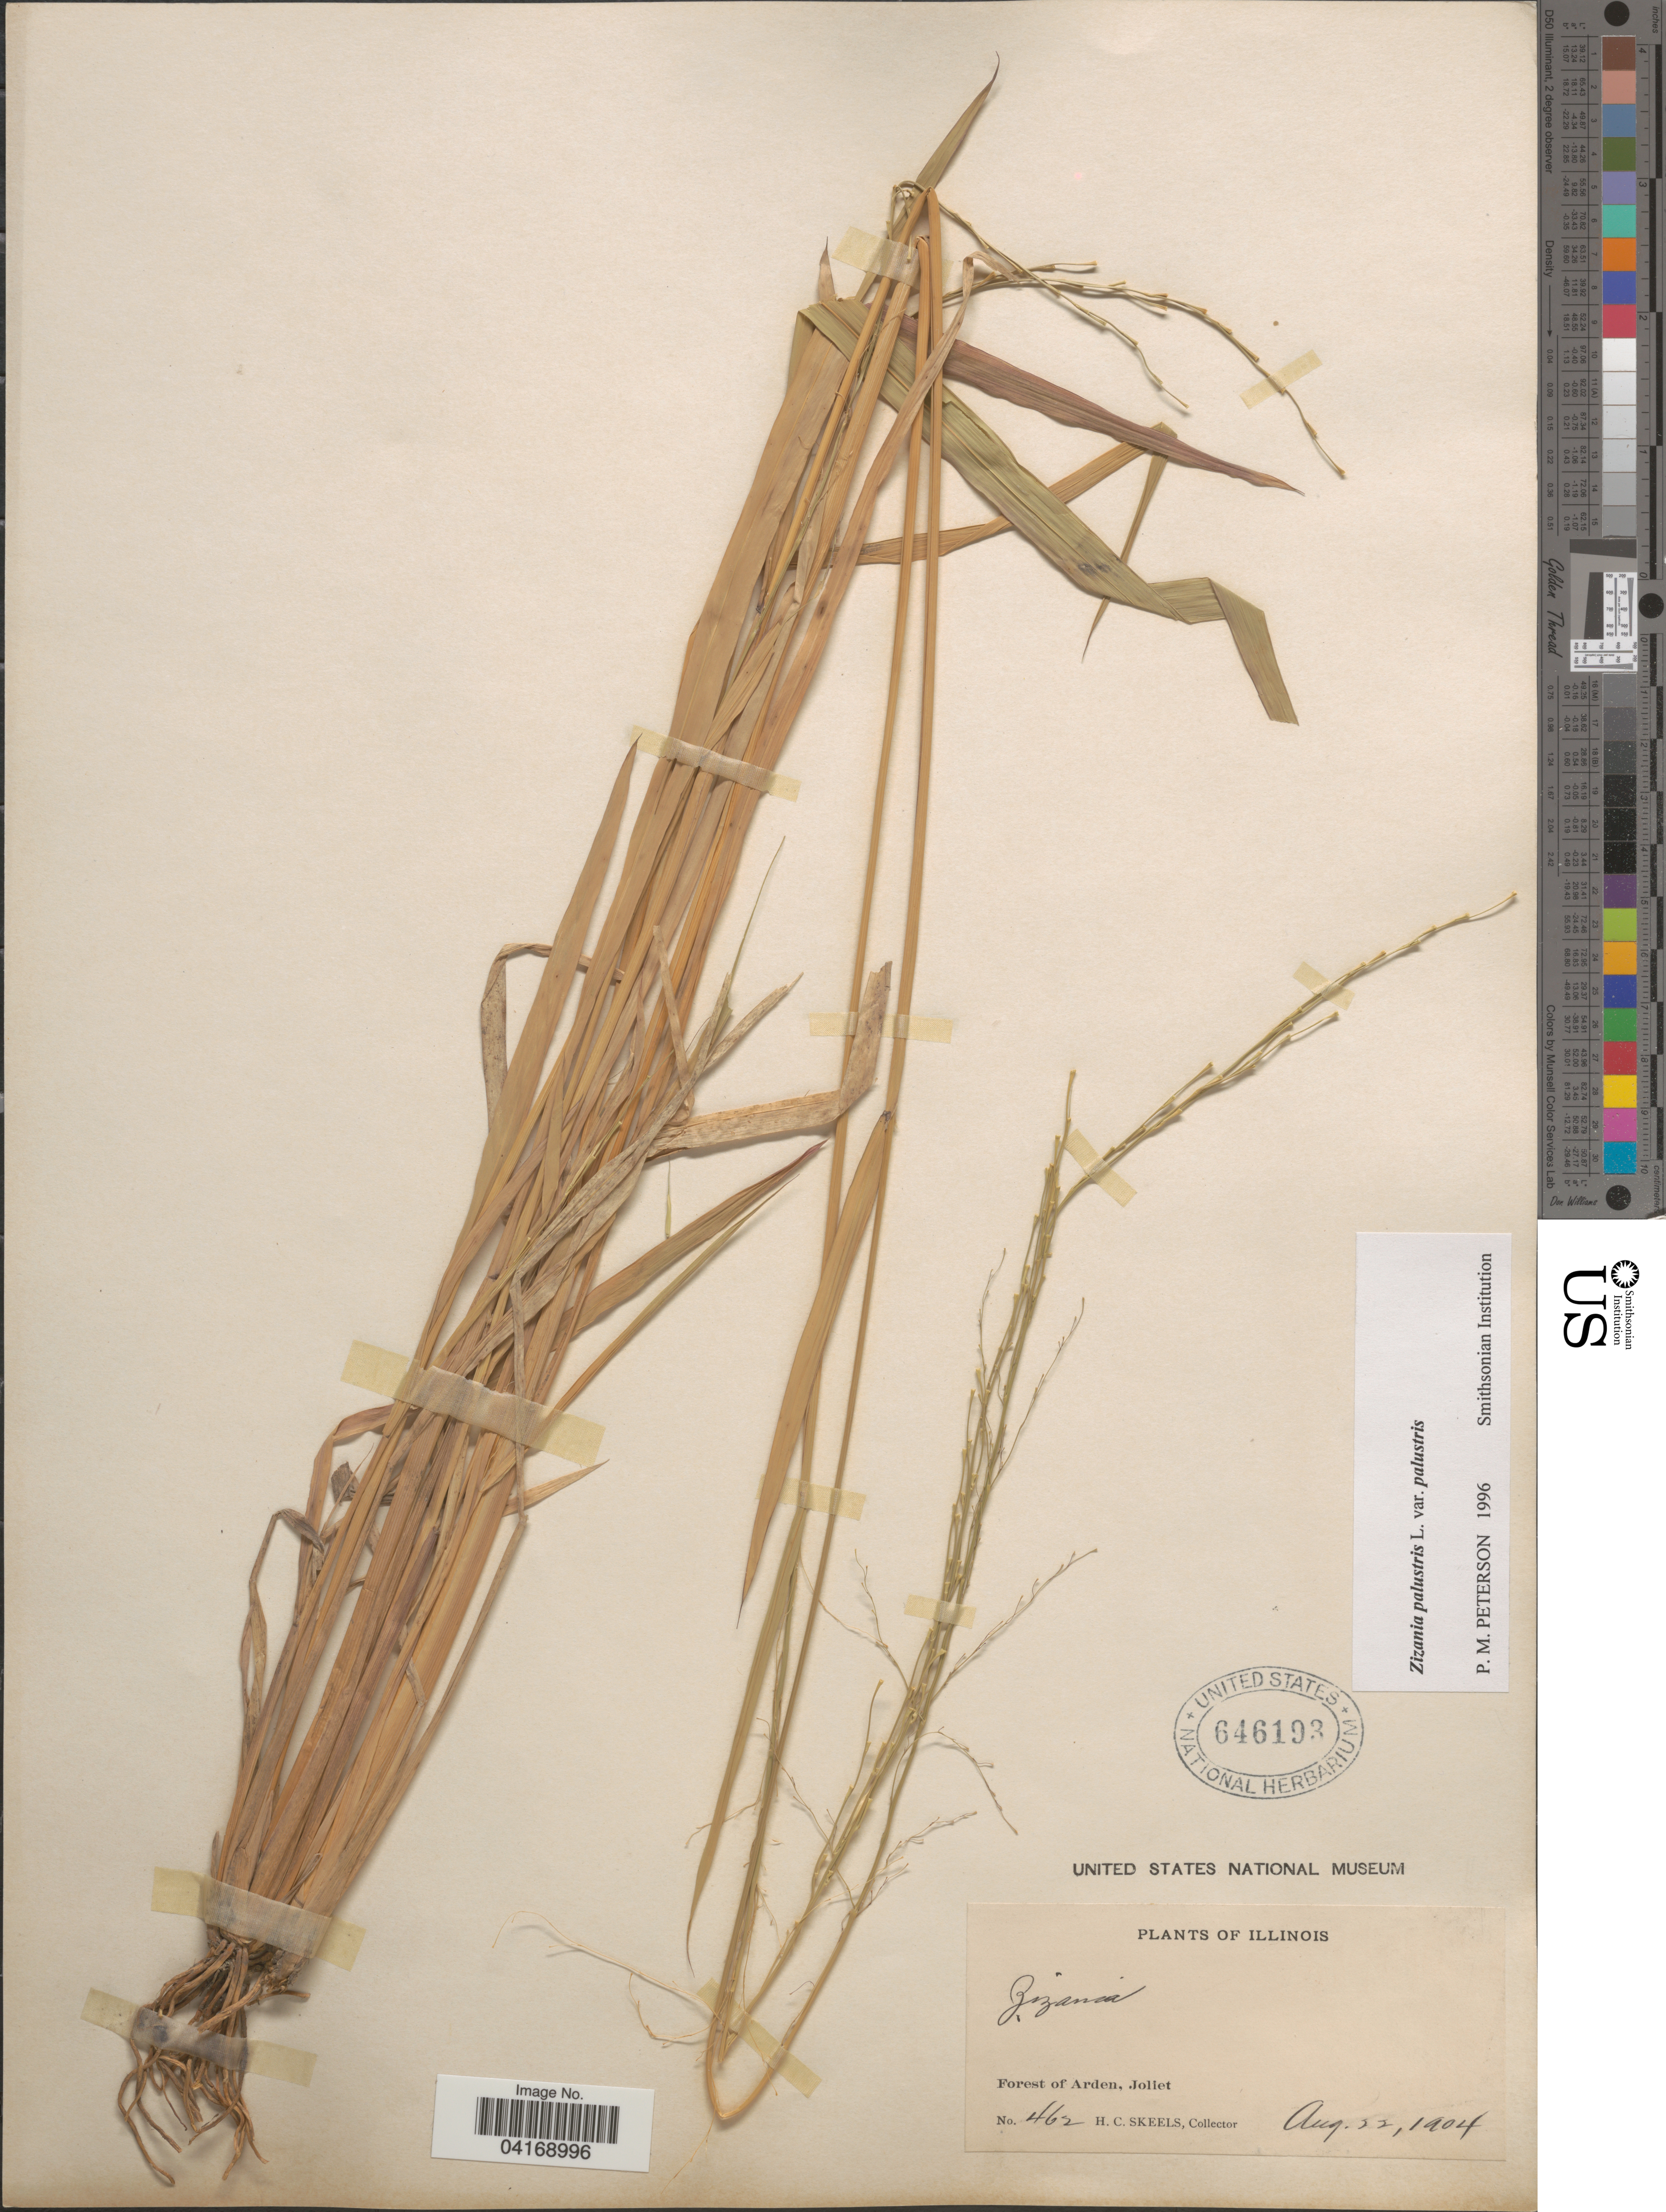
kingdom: Plantae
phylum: Tracheophyta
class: Liliopsida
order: Poales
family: Poaceae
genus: Zizania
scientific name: Zizania palustris var. palustris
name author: L.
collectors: H. Skeels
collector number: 462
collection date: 1904-08-22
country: United States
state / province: Illinois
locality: Forest of Arden, Joliet.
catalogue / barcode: US 646193